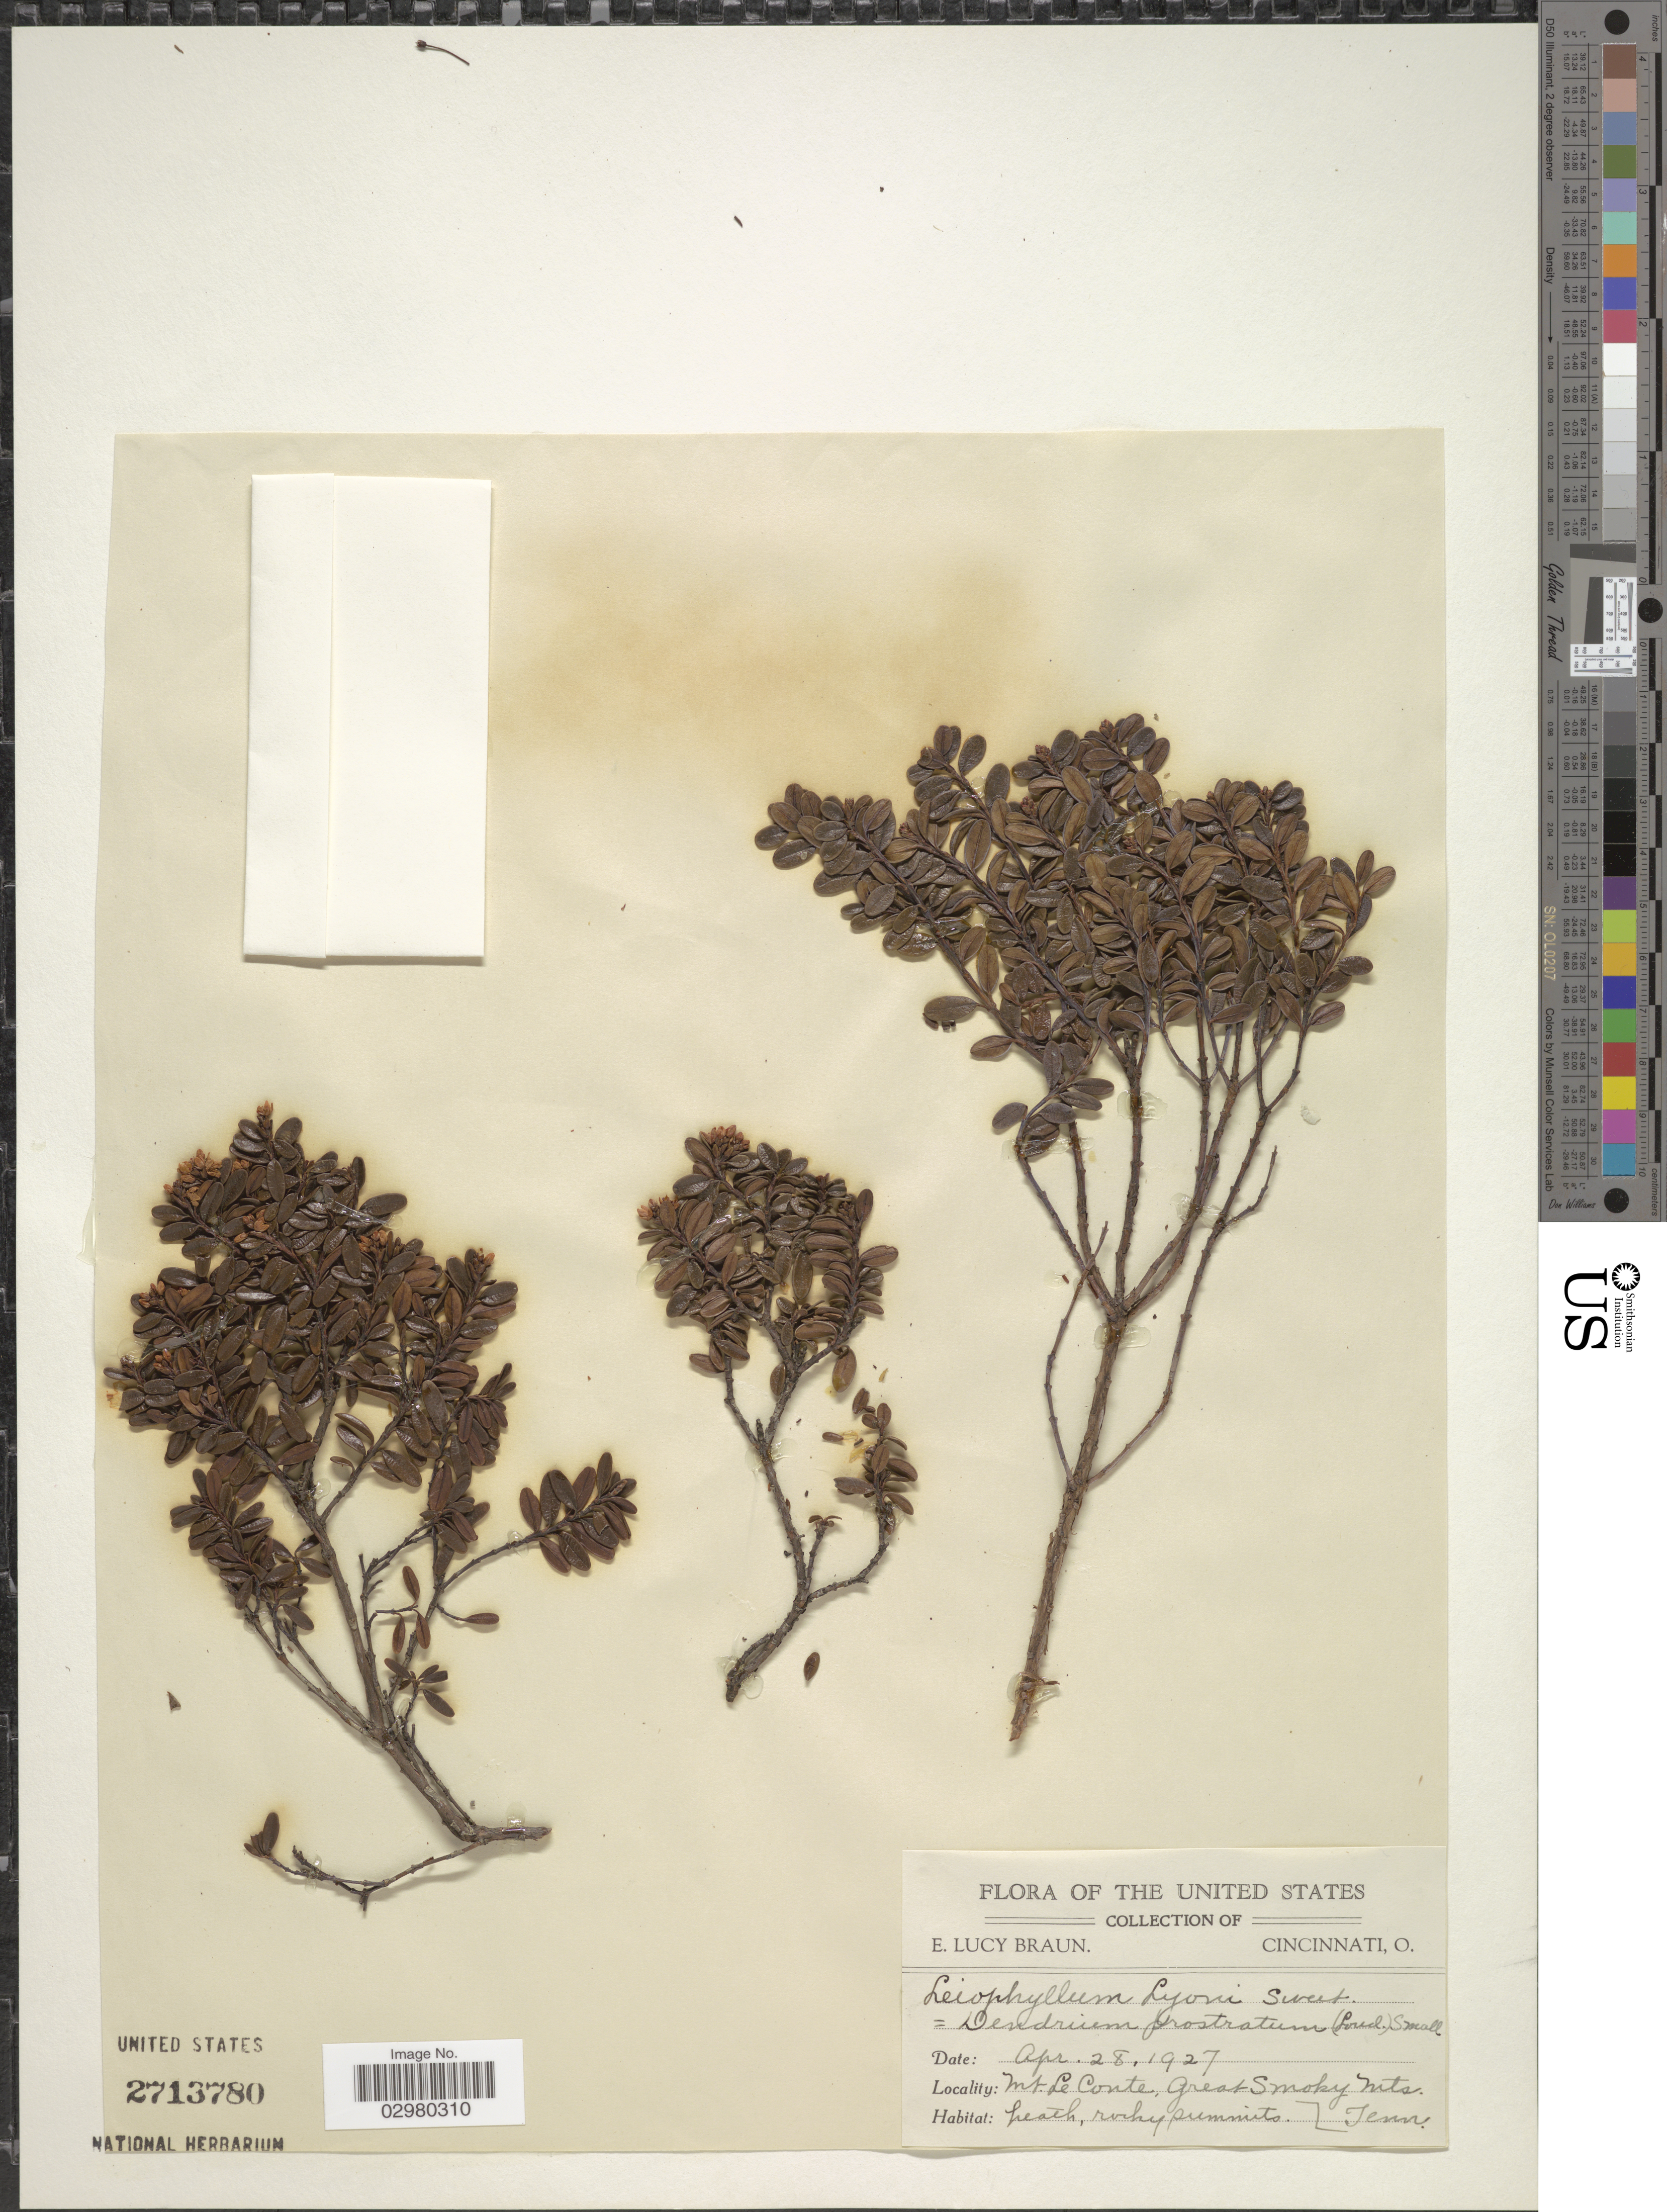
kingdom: Plantae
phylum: Tracheophyta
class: Magnoliopsida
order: Ericales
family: Ericaceae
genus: Leiophyllum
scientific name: Leiophyllum buxifolium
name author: (Bergius) Elliott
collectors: E. L. Braun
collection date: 1927-04-28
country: United States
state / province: Tennessee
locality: Mt. Le Conte, Great Smoky Mts.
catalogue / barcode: US 2713780